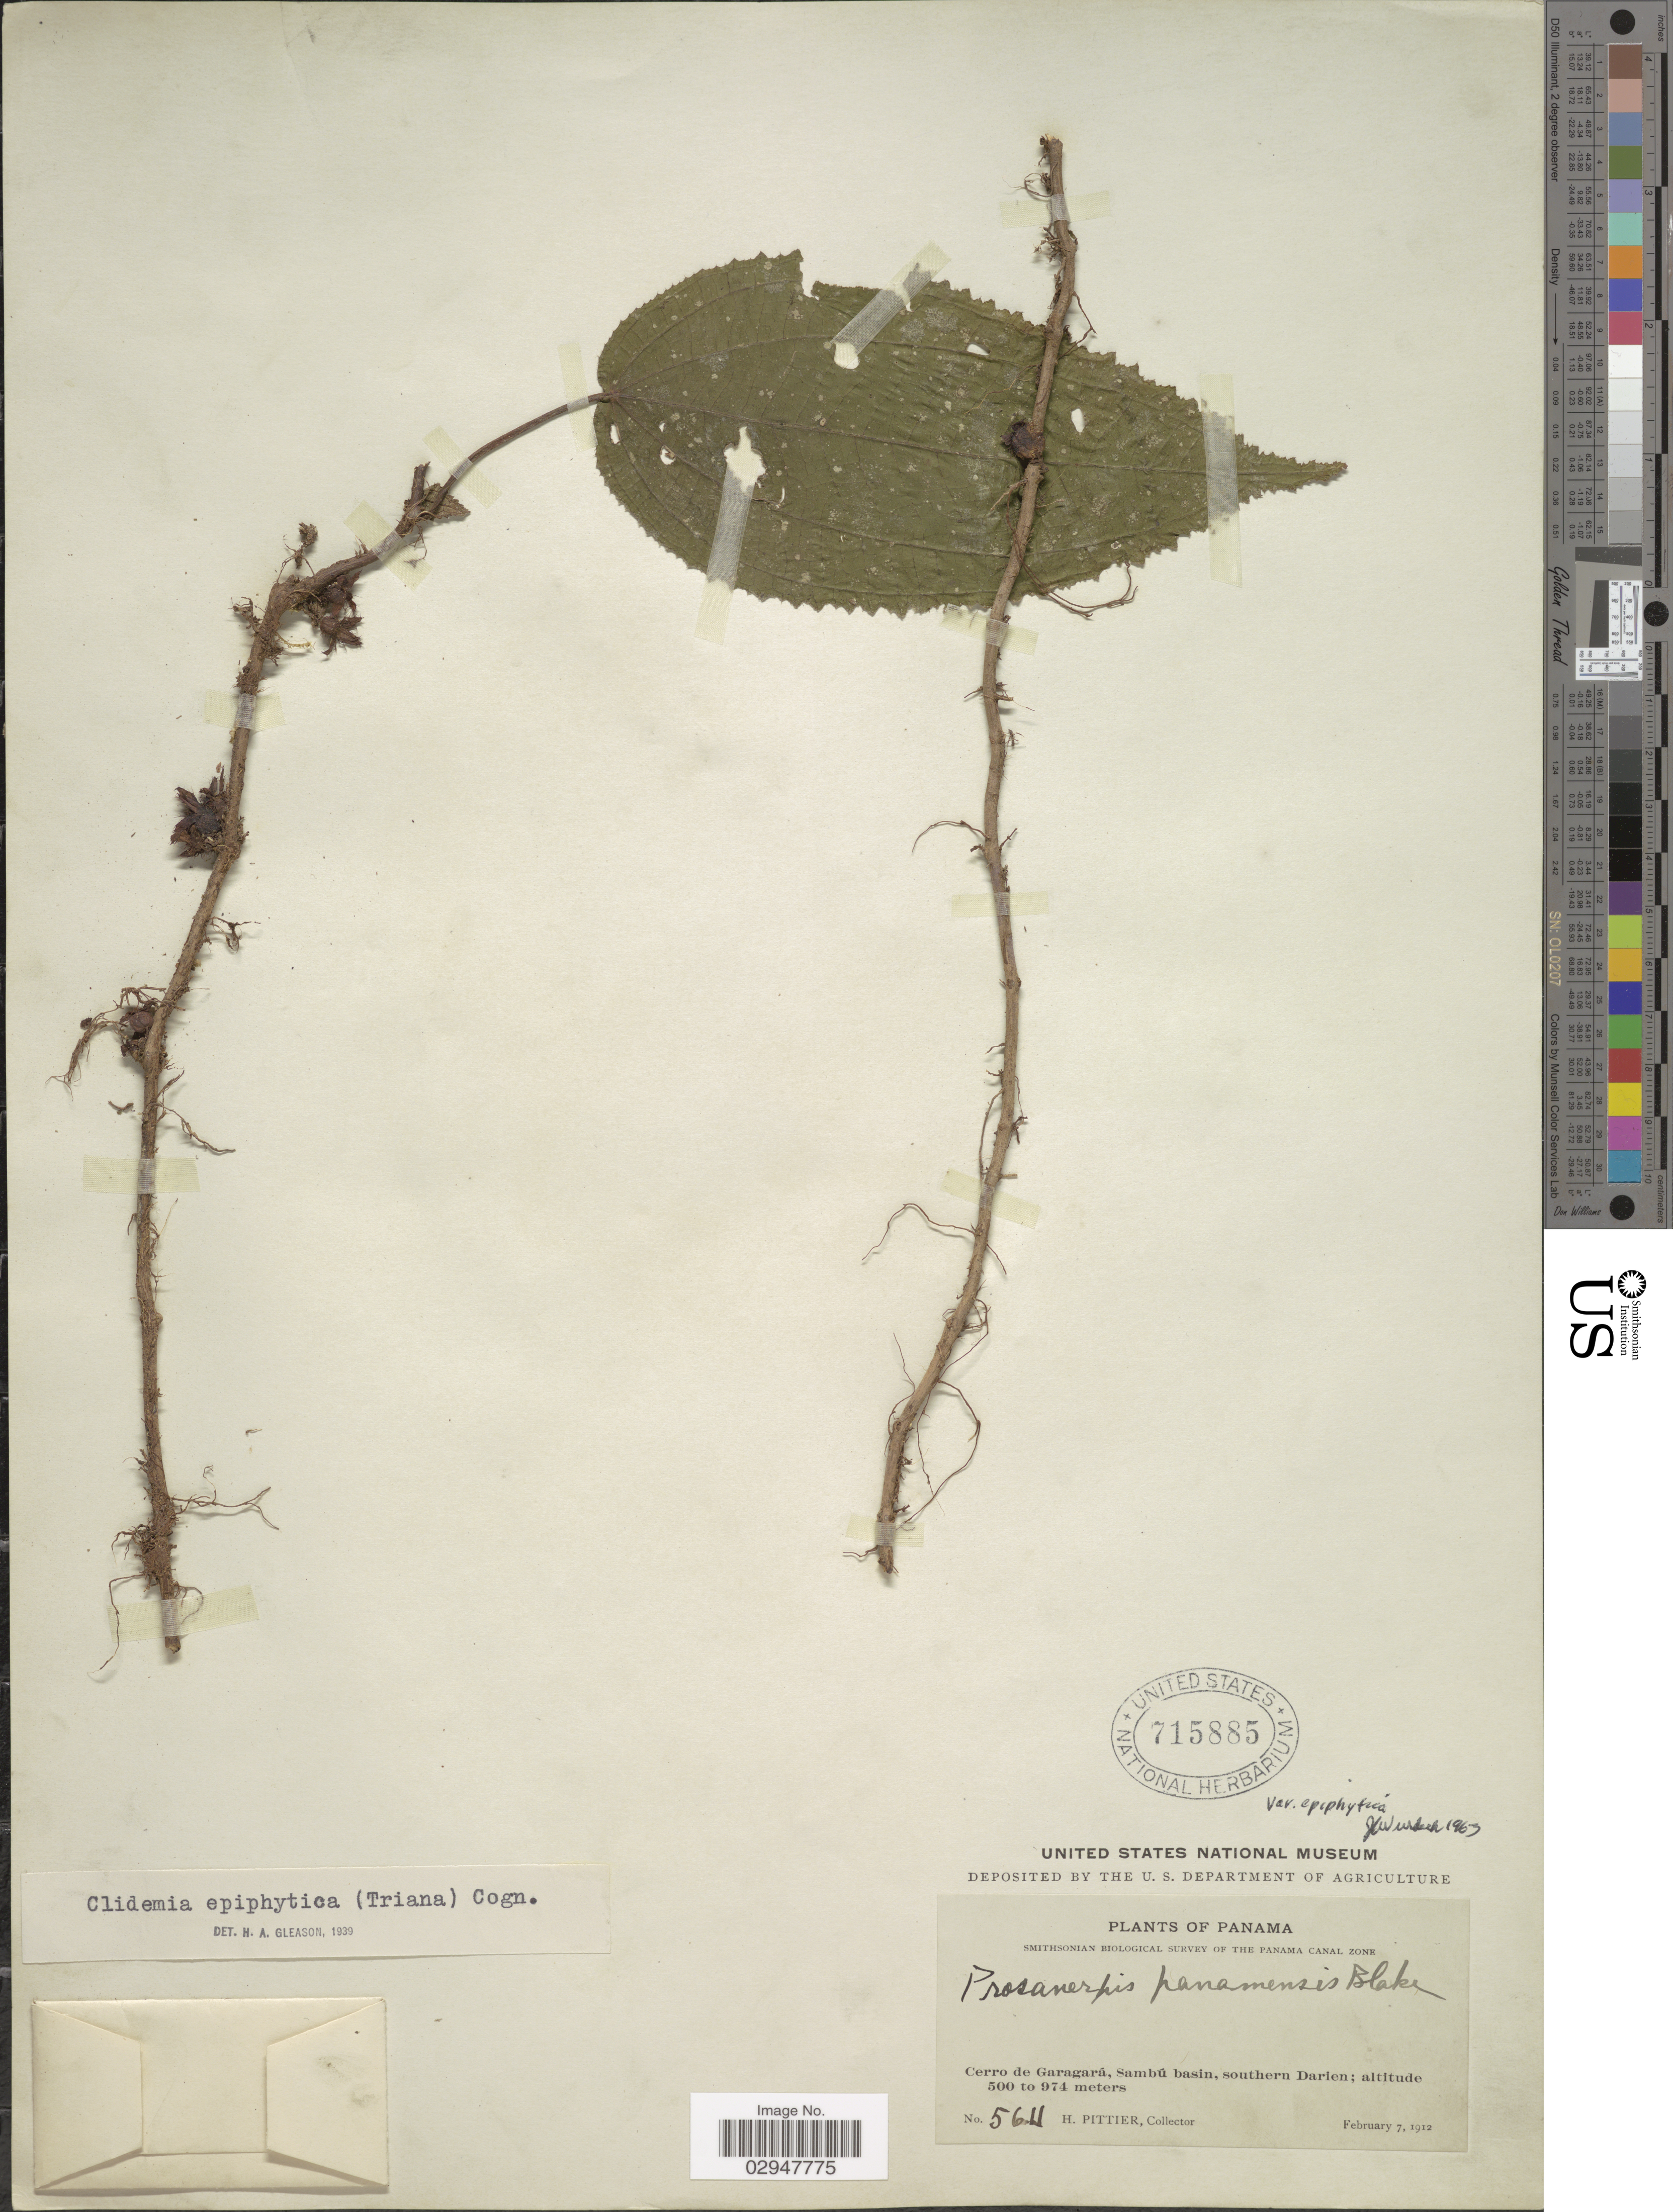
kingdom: Plantae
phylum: Tracheophyta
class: Magnoliopsida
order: Myrtales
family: Melastomataceae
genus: Clidemia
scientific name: Clidemia epiphytica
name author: (Triana) Cogn.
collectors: H. F. Pittier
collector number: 5611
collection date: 1912-02-07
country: Panama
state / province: Darién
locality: Cerro de Garagará, Sambú basin, southern Darien.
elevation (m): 500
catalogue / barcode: US 715885